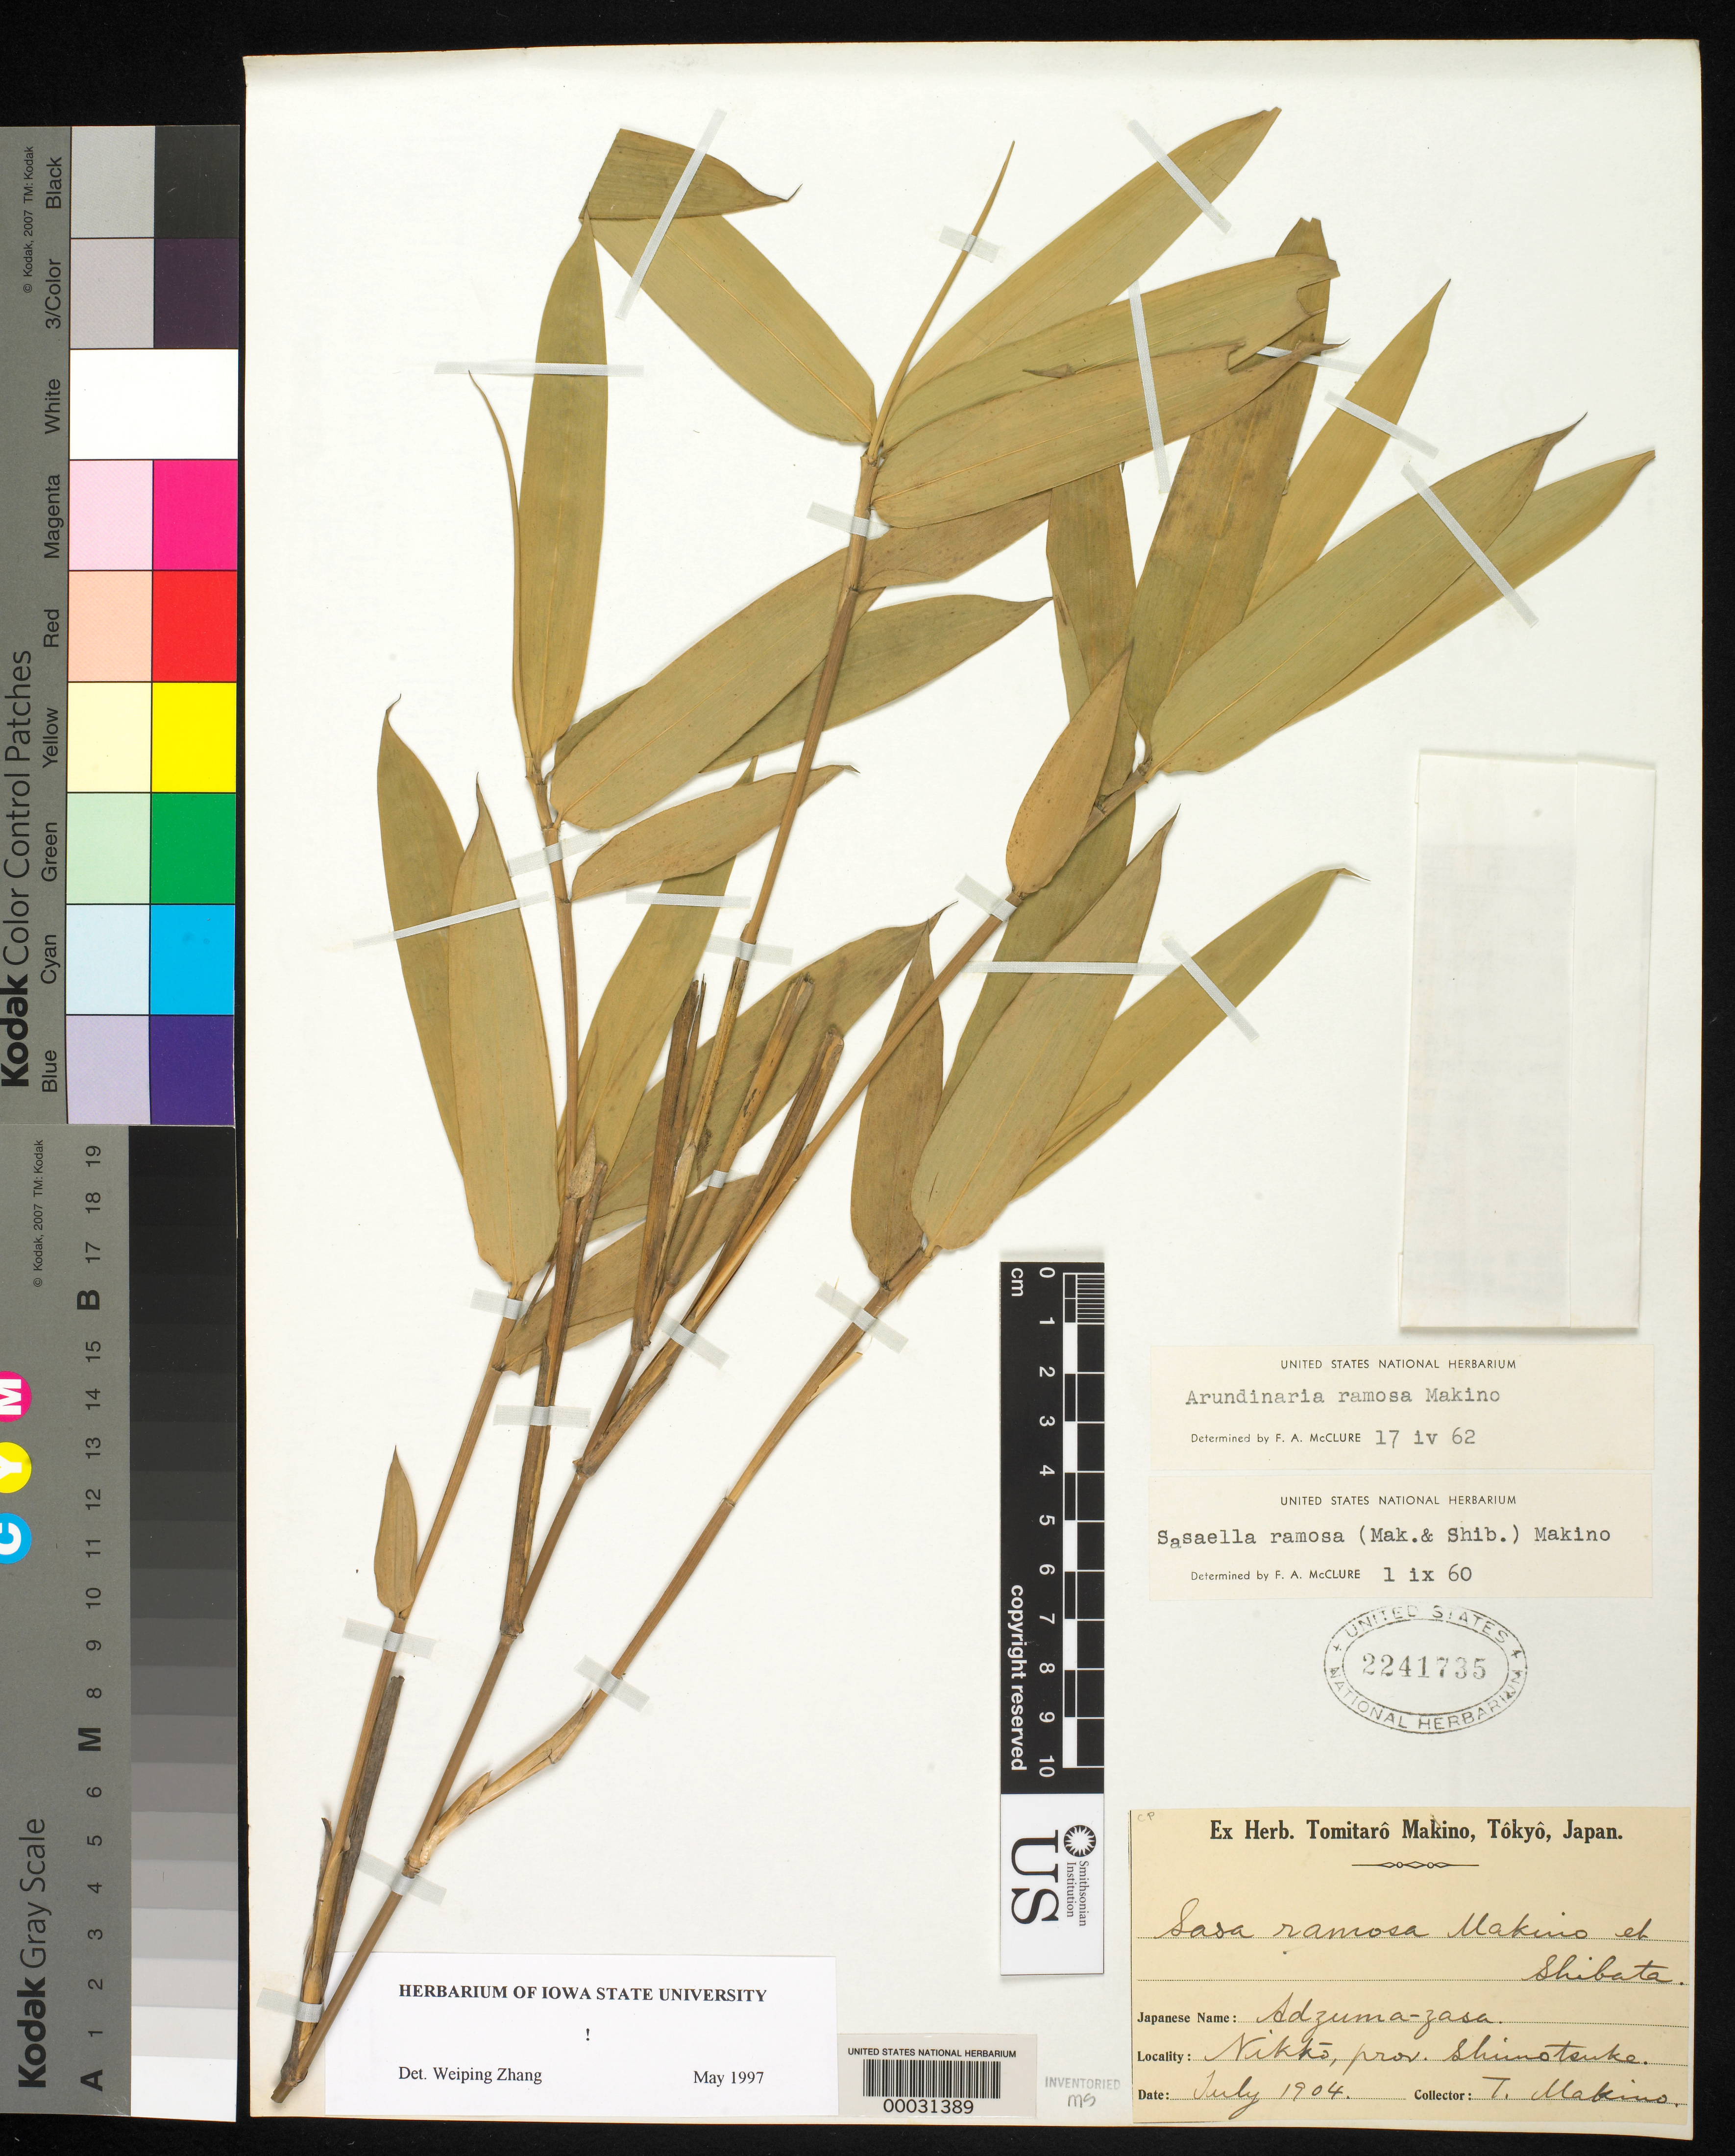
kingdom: Plantae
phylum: Tracheophyta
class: Liliopsida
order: Poales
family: Poaceae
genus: Sasaella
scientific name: Sasaella ramosa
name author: (Makino) Makino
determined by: Poaceae Reorganization Project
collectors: T. Makino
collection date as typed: Jul 1904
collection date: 1904-07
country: Japan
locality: Shimotsuke, nikko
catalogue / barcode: US 2241735